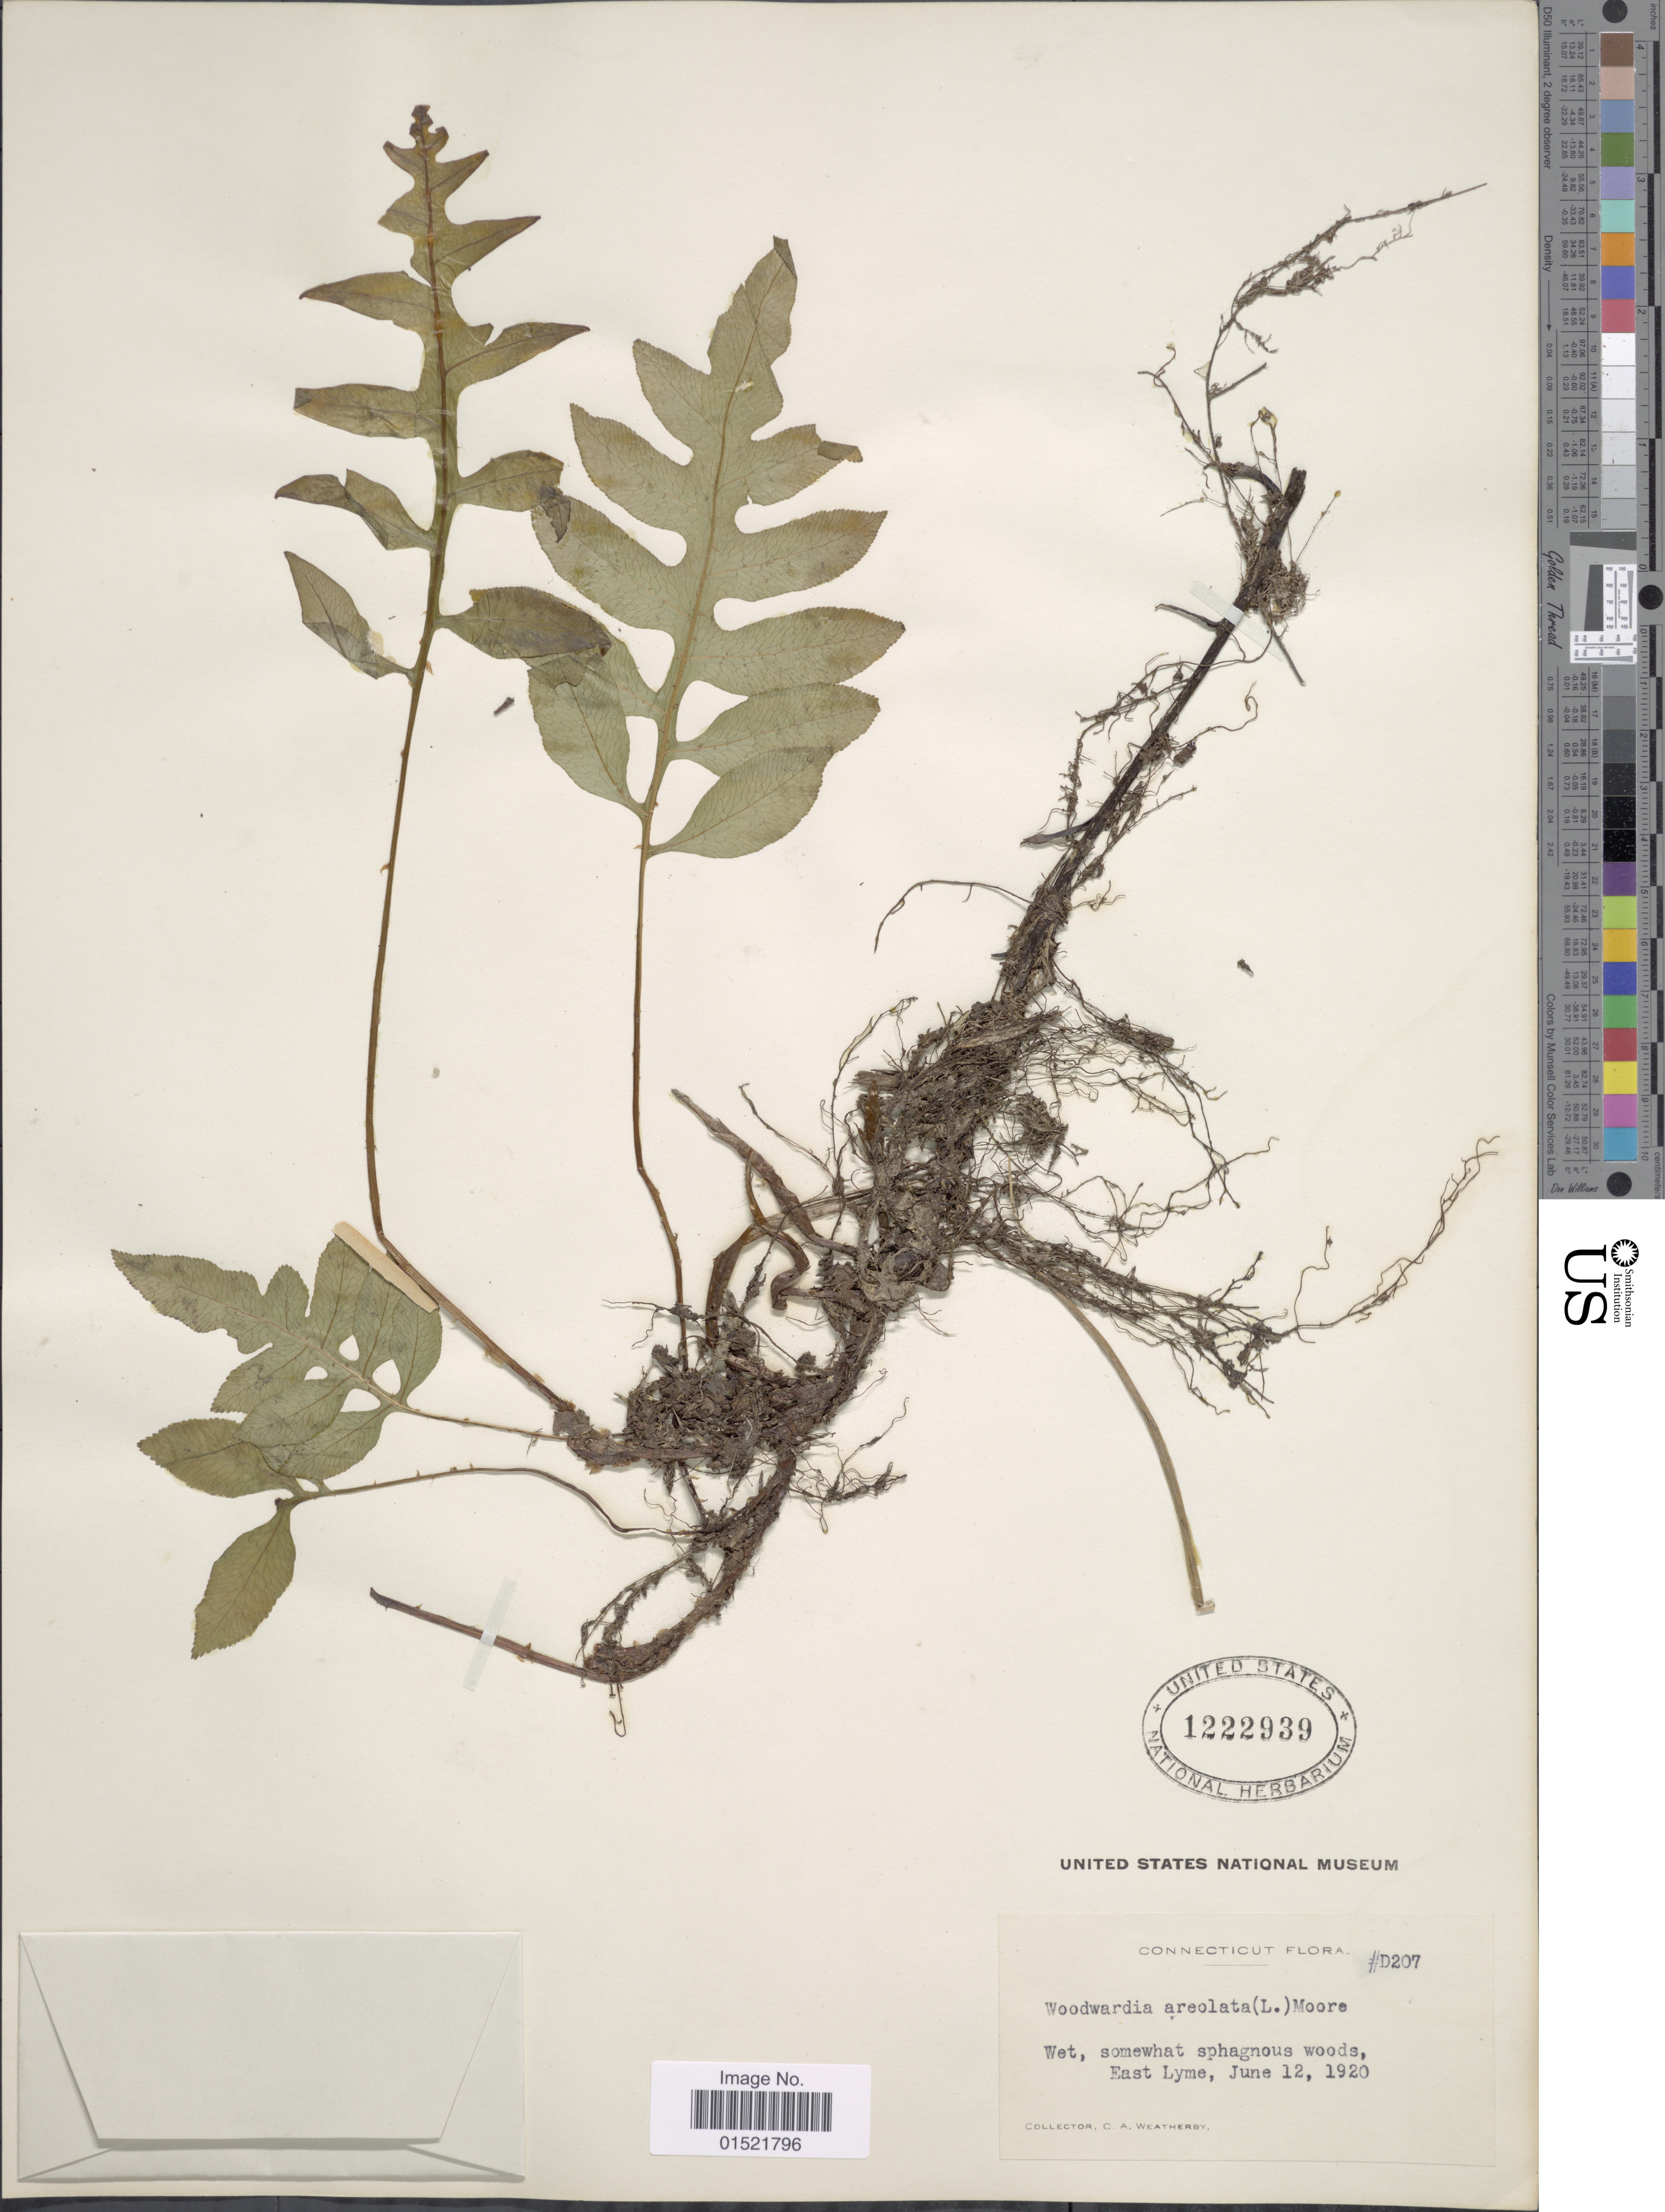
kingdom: Plantae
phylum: Tracheophyta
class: Polypodiopsida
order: Polypodiales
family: Blechnaceae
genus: Woodwardia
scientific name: Woodwardia areolata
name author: (L.) T. Moore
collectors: C. A. Weatherby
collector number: D207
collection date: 1920-06-12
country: United States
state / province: Connecticut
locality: East Lyme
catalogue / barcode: US 1222939